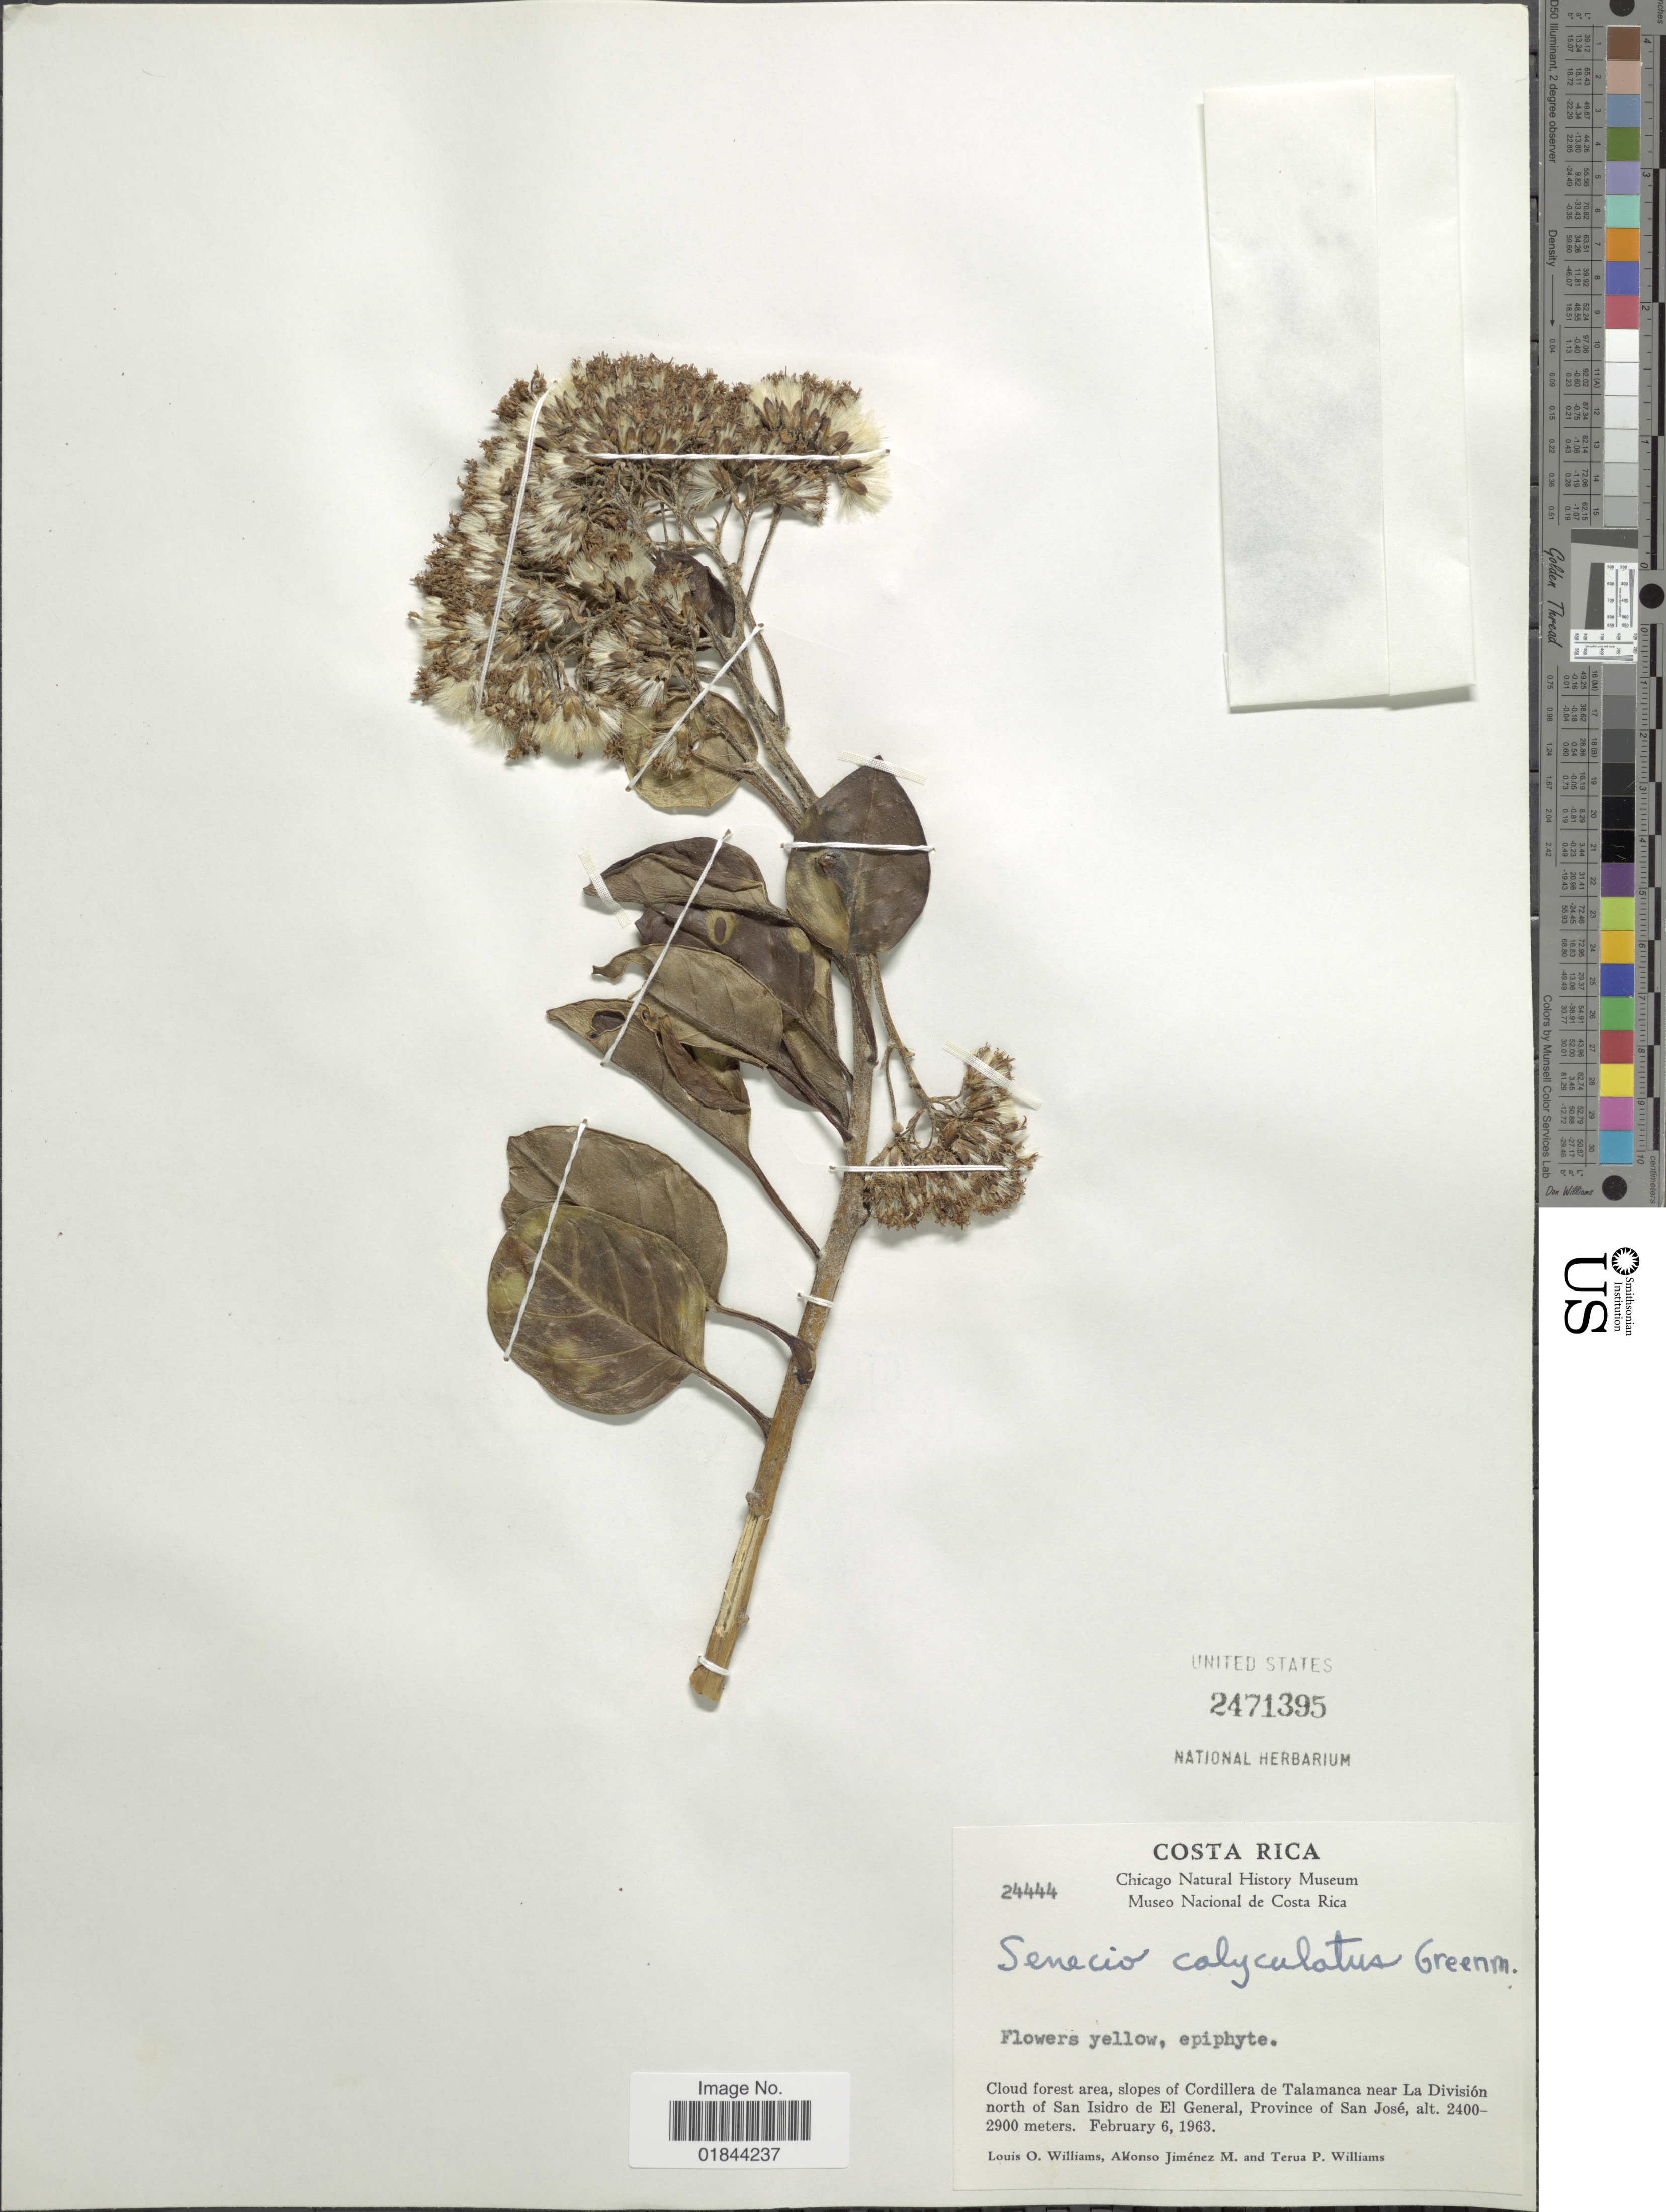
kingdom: Plantae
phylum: Tracheophyta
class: Magnoliopsida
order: Asterales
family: Asteraceae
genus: Pentacalia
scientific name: Pentacalia calyculata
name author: (Greenm.) H. Rob. & Cuatrec.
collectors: L. O. Williams, A. Jimenez M. & T. P. Williams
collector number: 2444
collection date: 1963-02-06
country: Costa Rica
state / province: San José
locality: Cloud forest area, slopes of Cordillera de Talamanca near La Division north of San Isidro de El General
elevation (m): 2400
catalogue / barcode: US 2471395